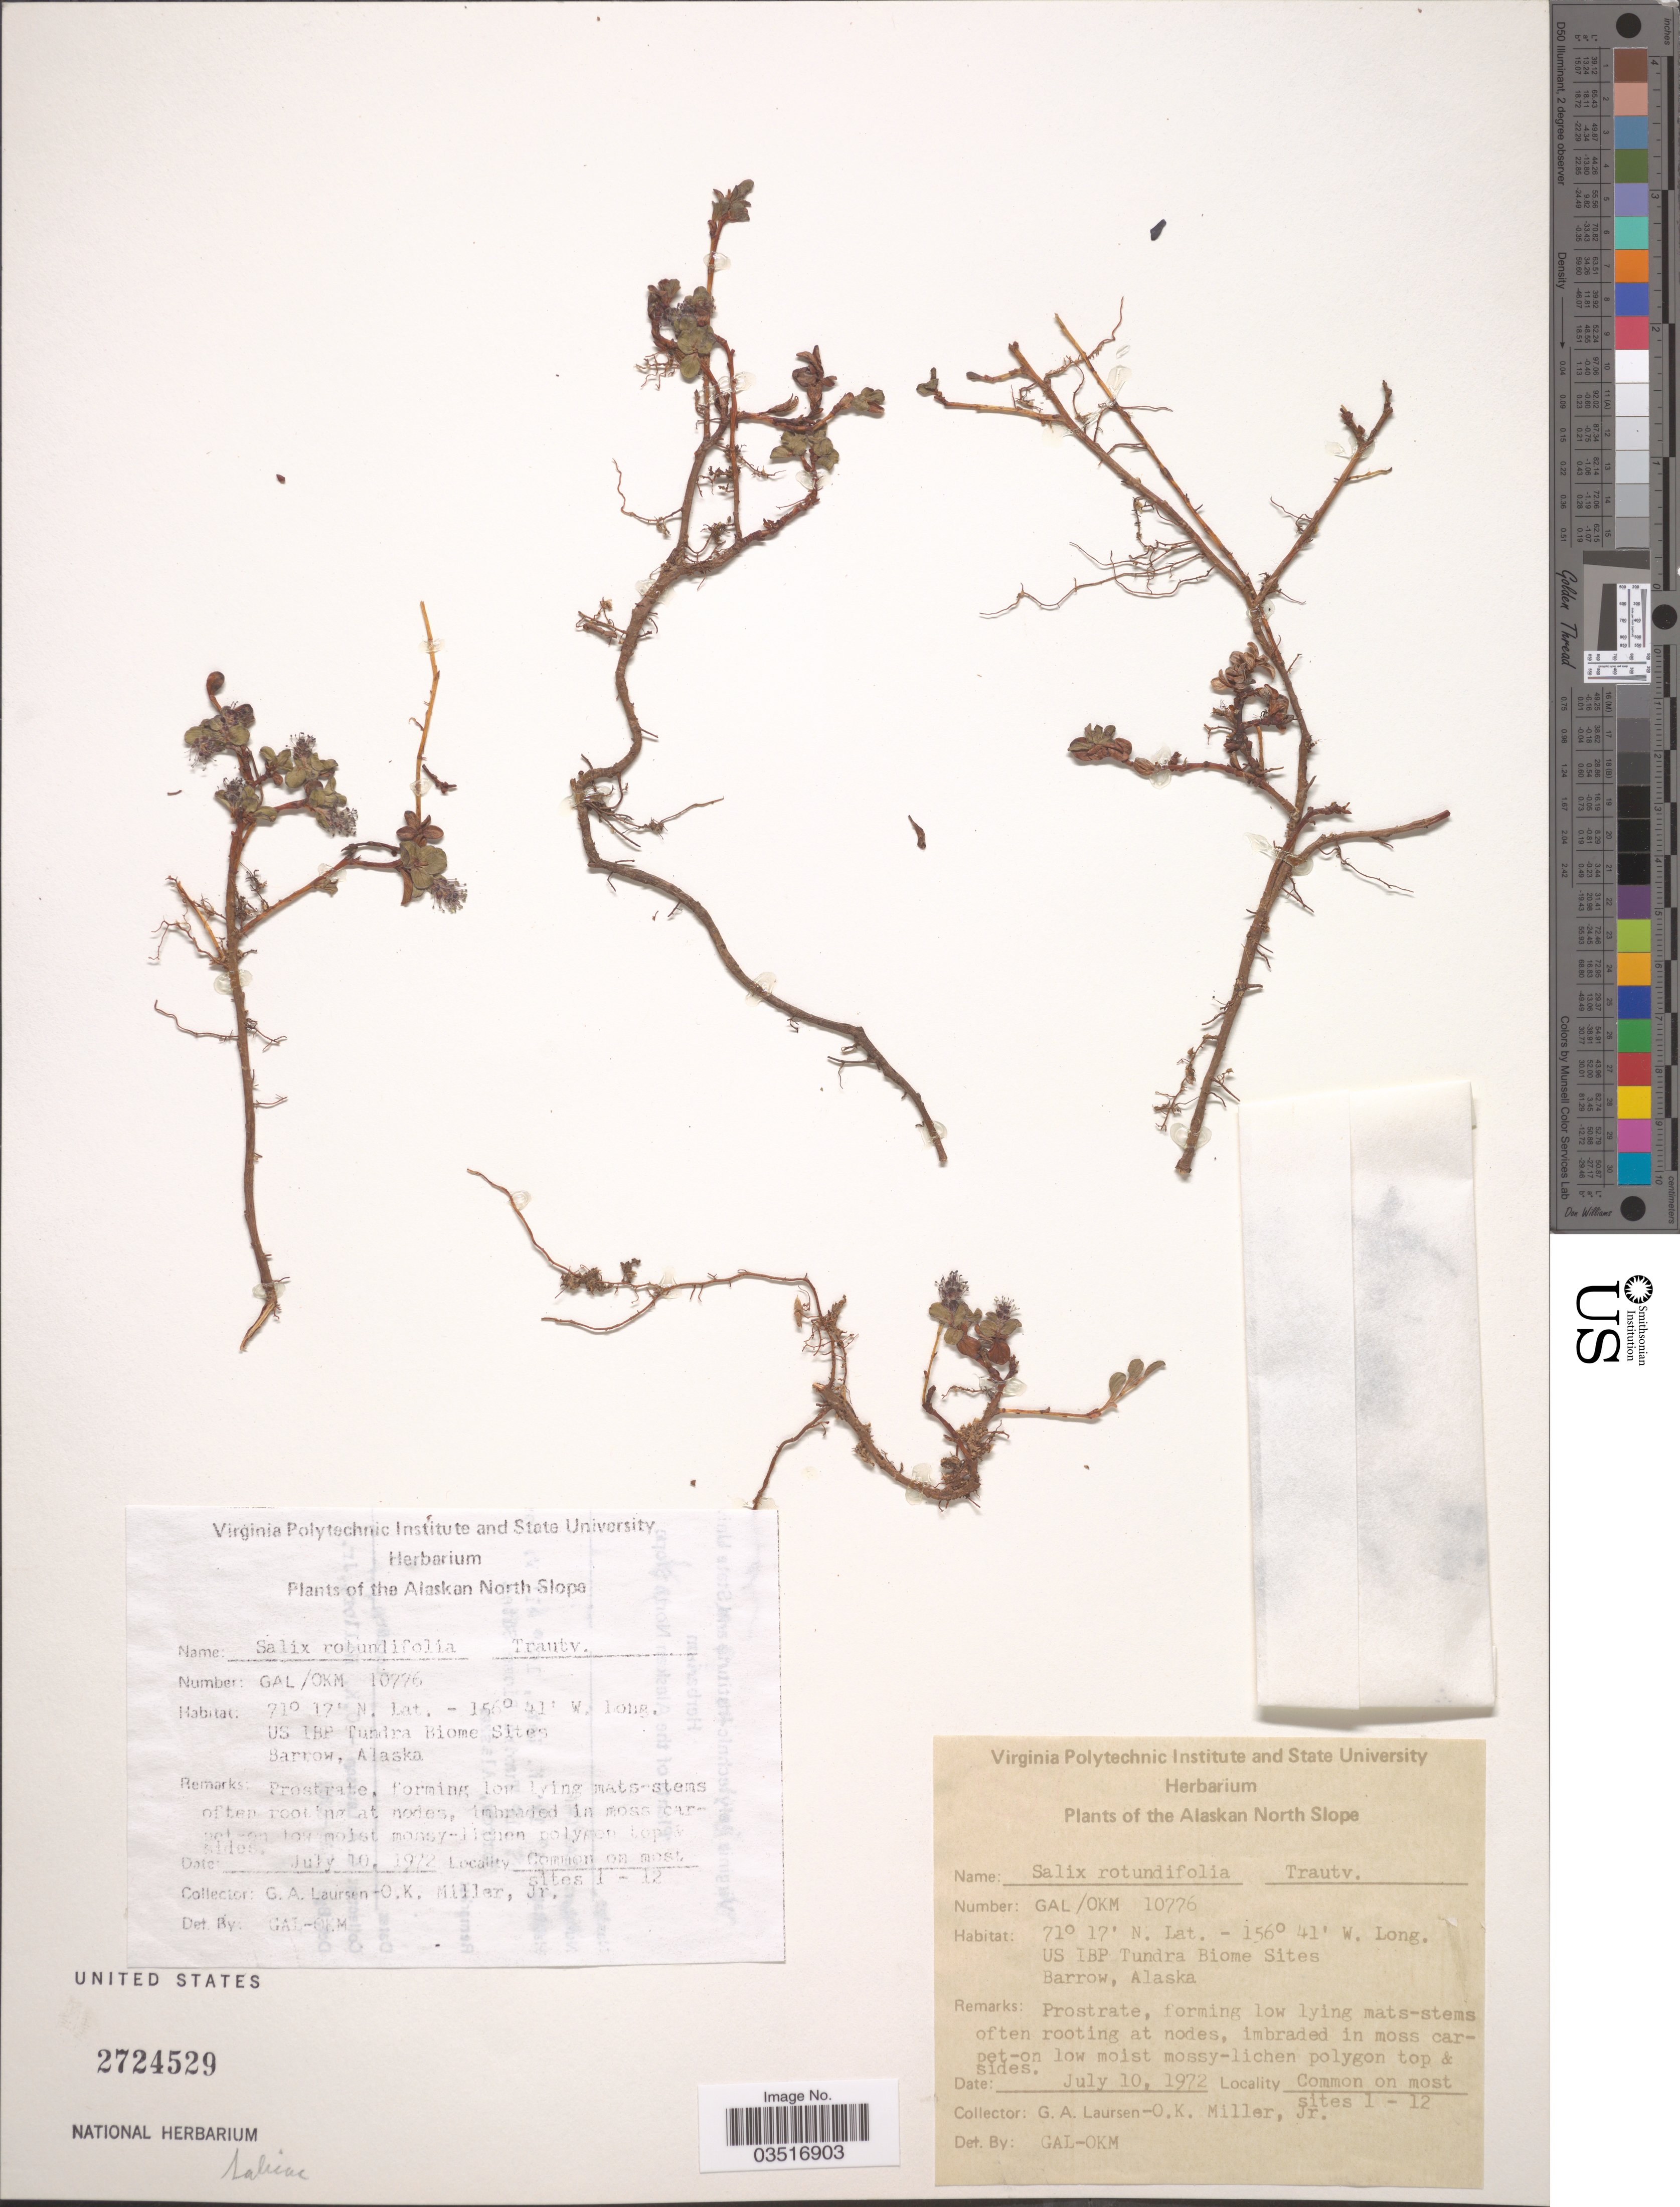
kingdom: Plantae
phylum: Tracheophyta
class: Magnoliopsida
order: Malpighiales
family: Salicaceae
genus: Salix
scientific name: Salix rotundifolia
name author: Trautv.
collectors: G. Laursen & O. Miller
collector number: GAL/OKM 10776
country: United States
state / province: Alaska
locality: US IBP Tundra Biome Sites Barrow. Most sites 1 - 12.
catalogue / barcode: US 2724529